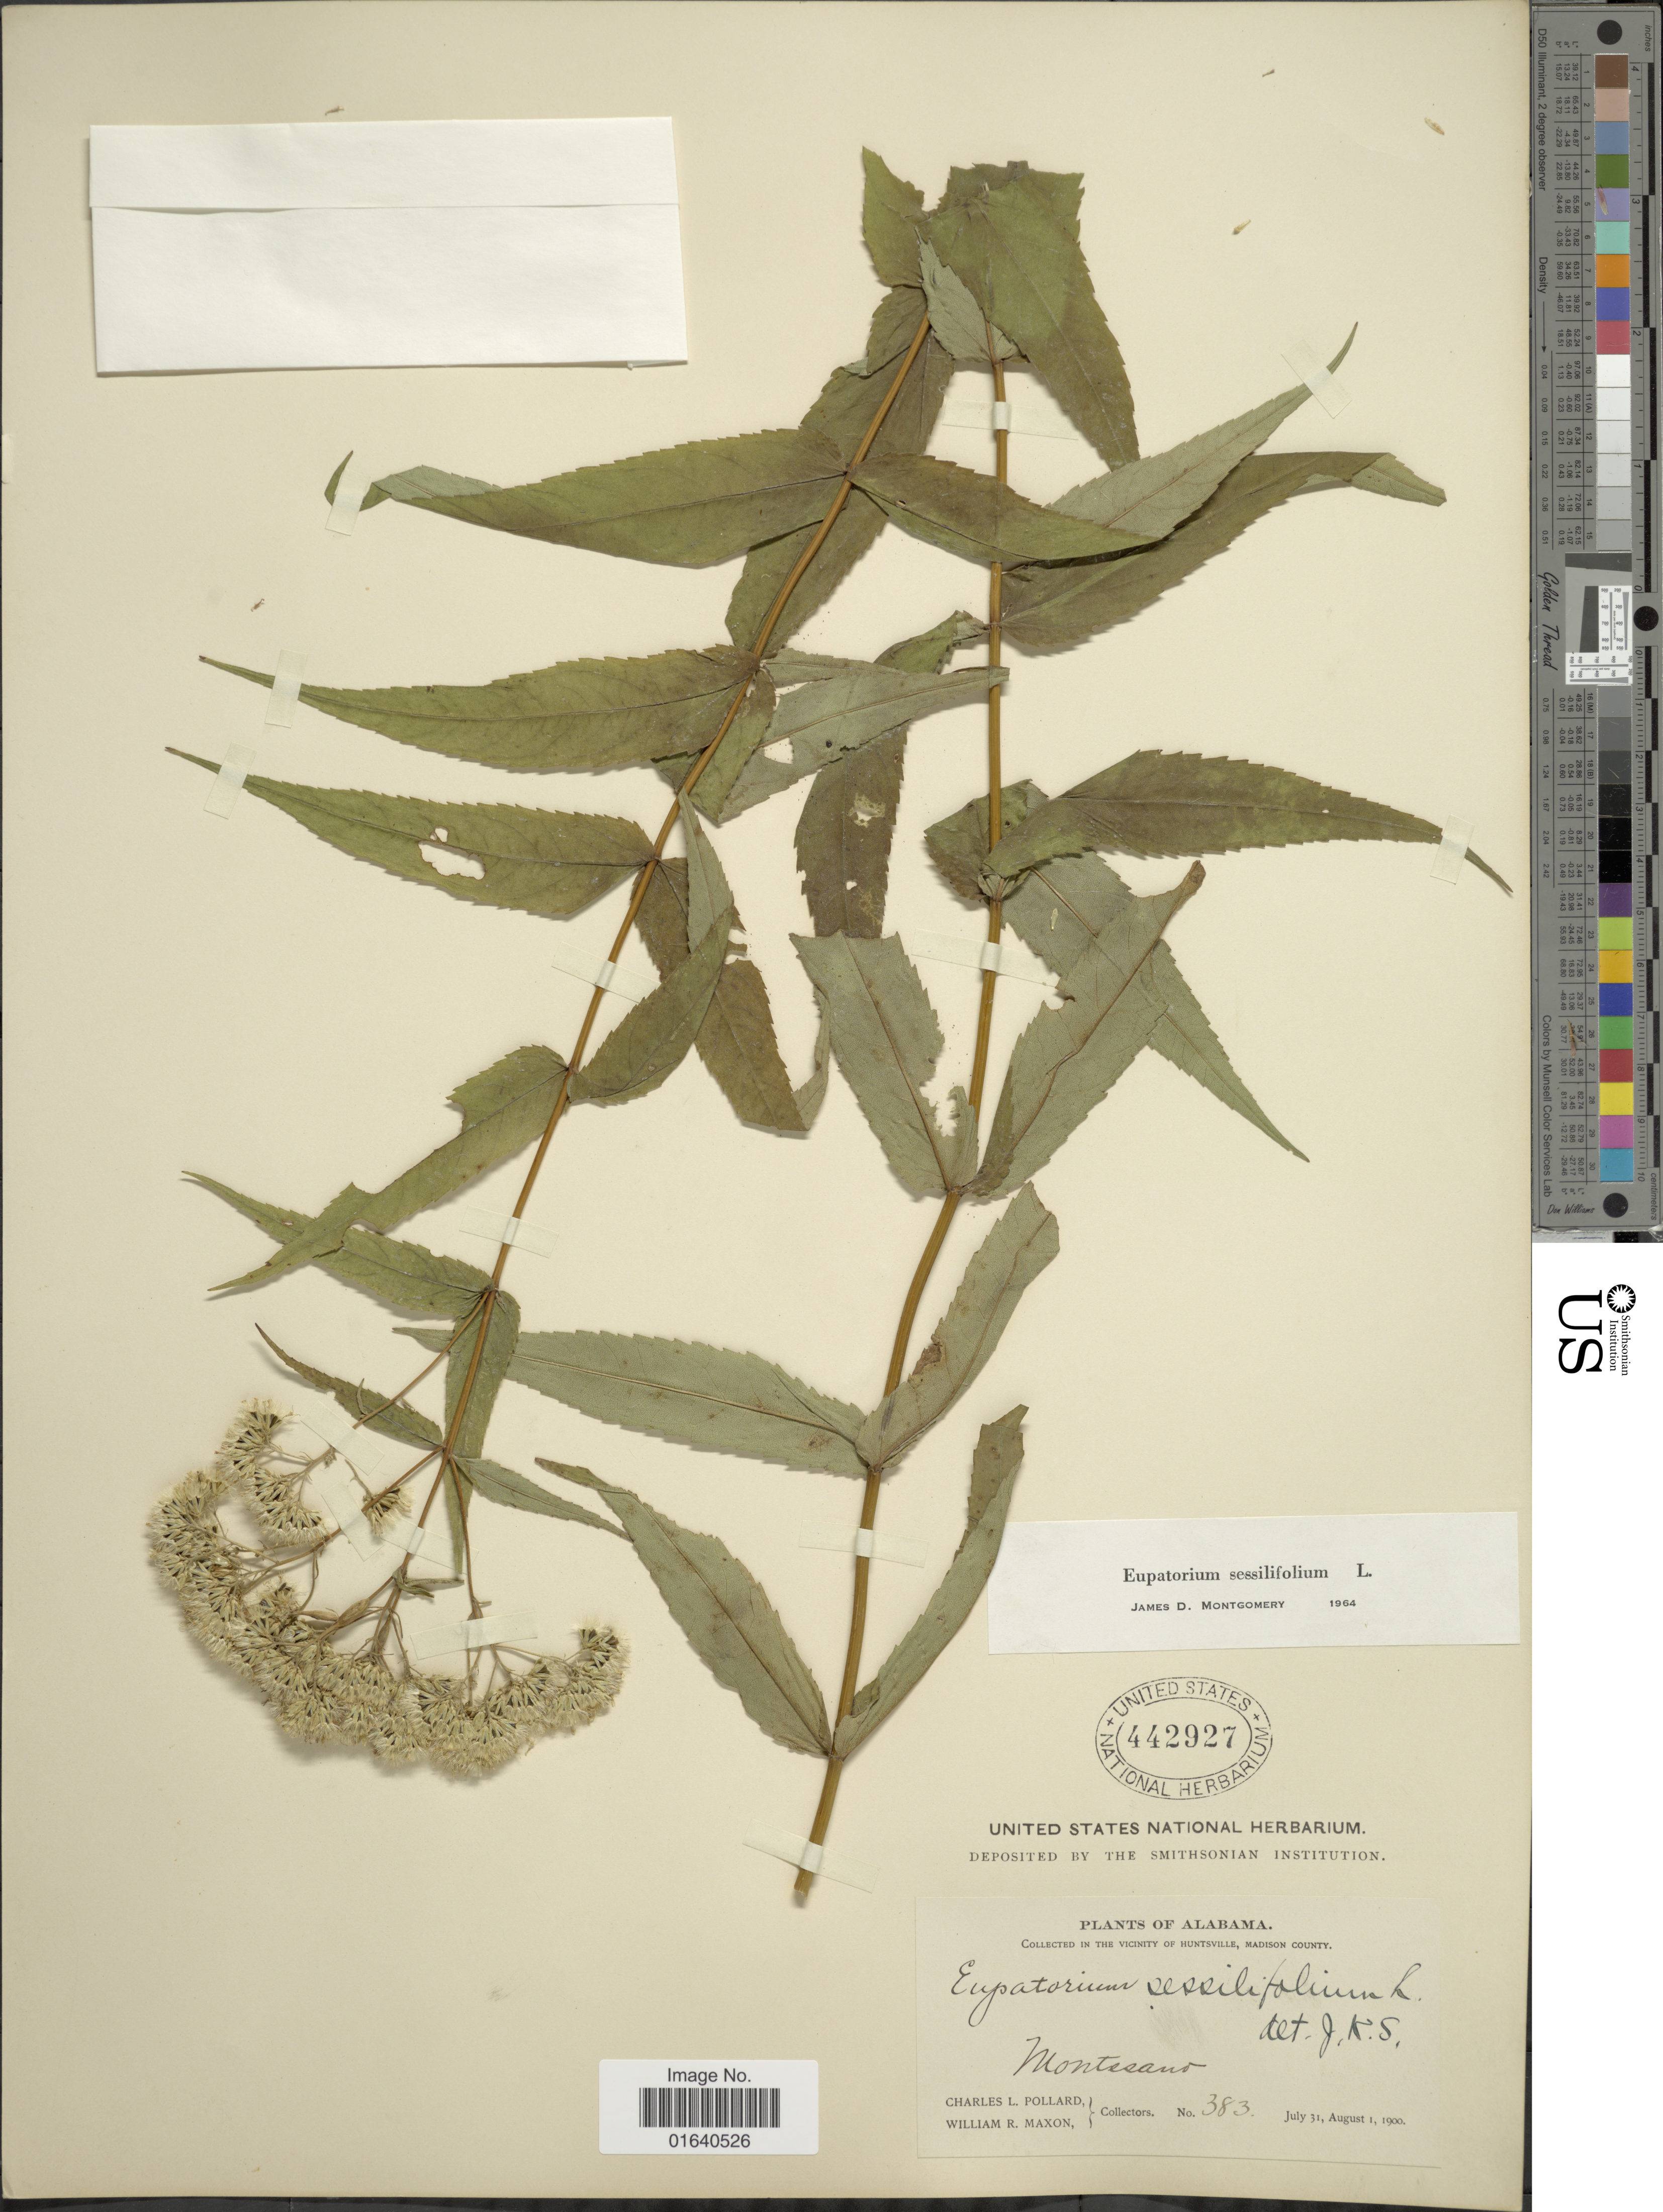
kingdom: Plantae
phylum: Tracheophyta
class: Magnoliopsida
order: Asterales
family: Asteraceae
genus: Eupatorium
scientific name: Eupatorium sessilifolium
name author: L.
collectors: C. L. Pollard & W. R. Maxon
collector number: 383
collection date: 1900-07-31/1900-08-01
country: United States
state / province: Alabama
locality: In the Vicinity of Huntsville, Madison County, Montssano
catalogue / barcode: US 442927